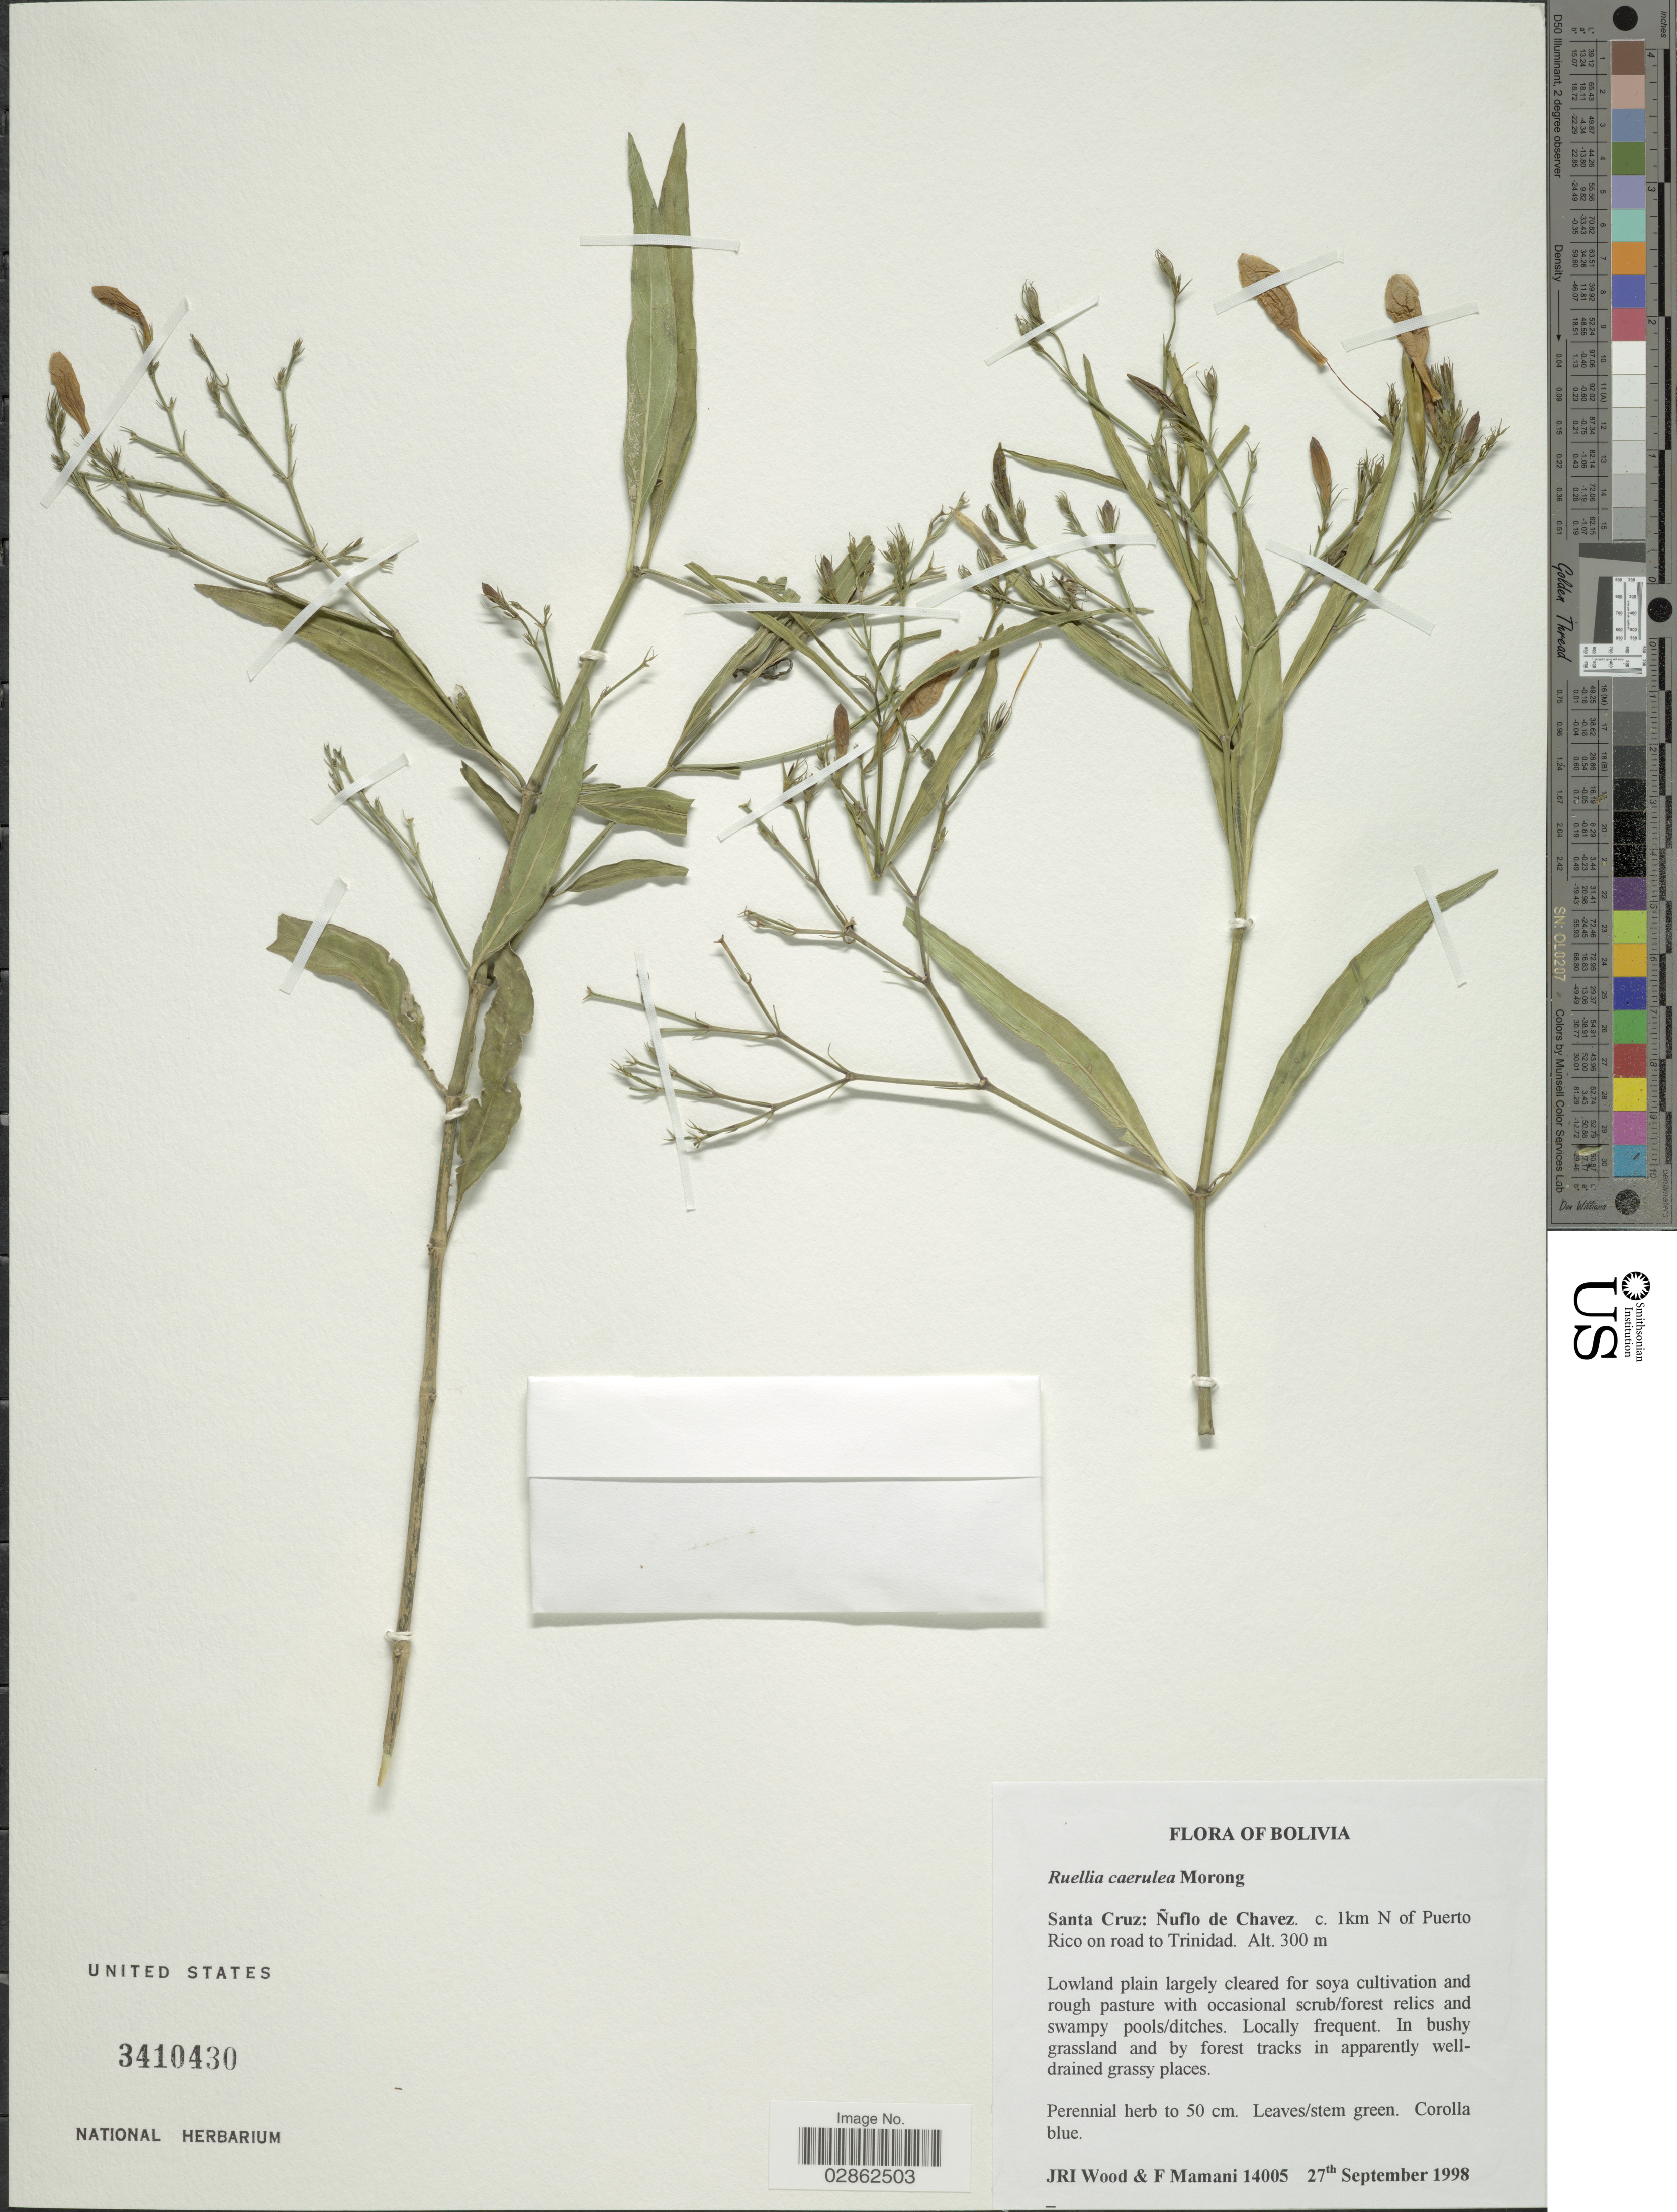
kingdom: Plantae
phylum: Tracheophyta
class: Magnoliopsida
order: Lamiales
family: Acanthaceae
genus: Ruellia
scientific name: Ruellia tweediana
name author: Griseb.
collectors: J. R. I. Wood & F. Mamani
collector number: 14005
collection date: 1998-09-27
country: Bolivia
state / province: Santa Cruz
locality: Ñuflo de Chavez. c. 1 km N of Puerto Rico on road to Trinidad.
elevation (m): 300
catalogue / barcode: US 3410430